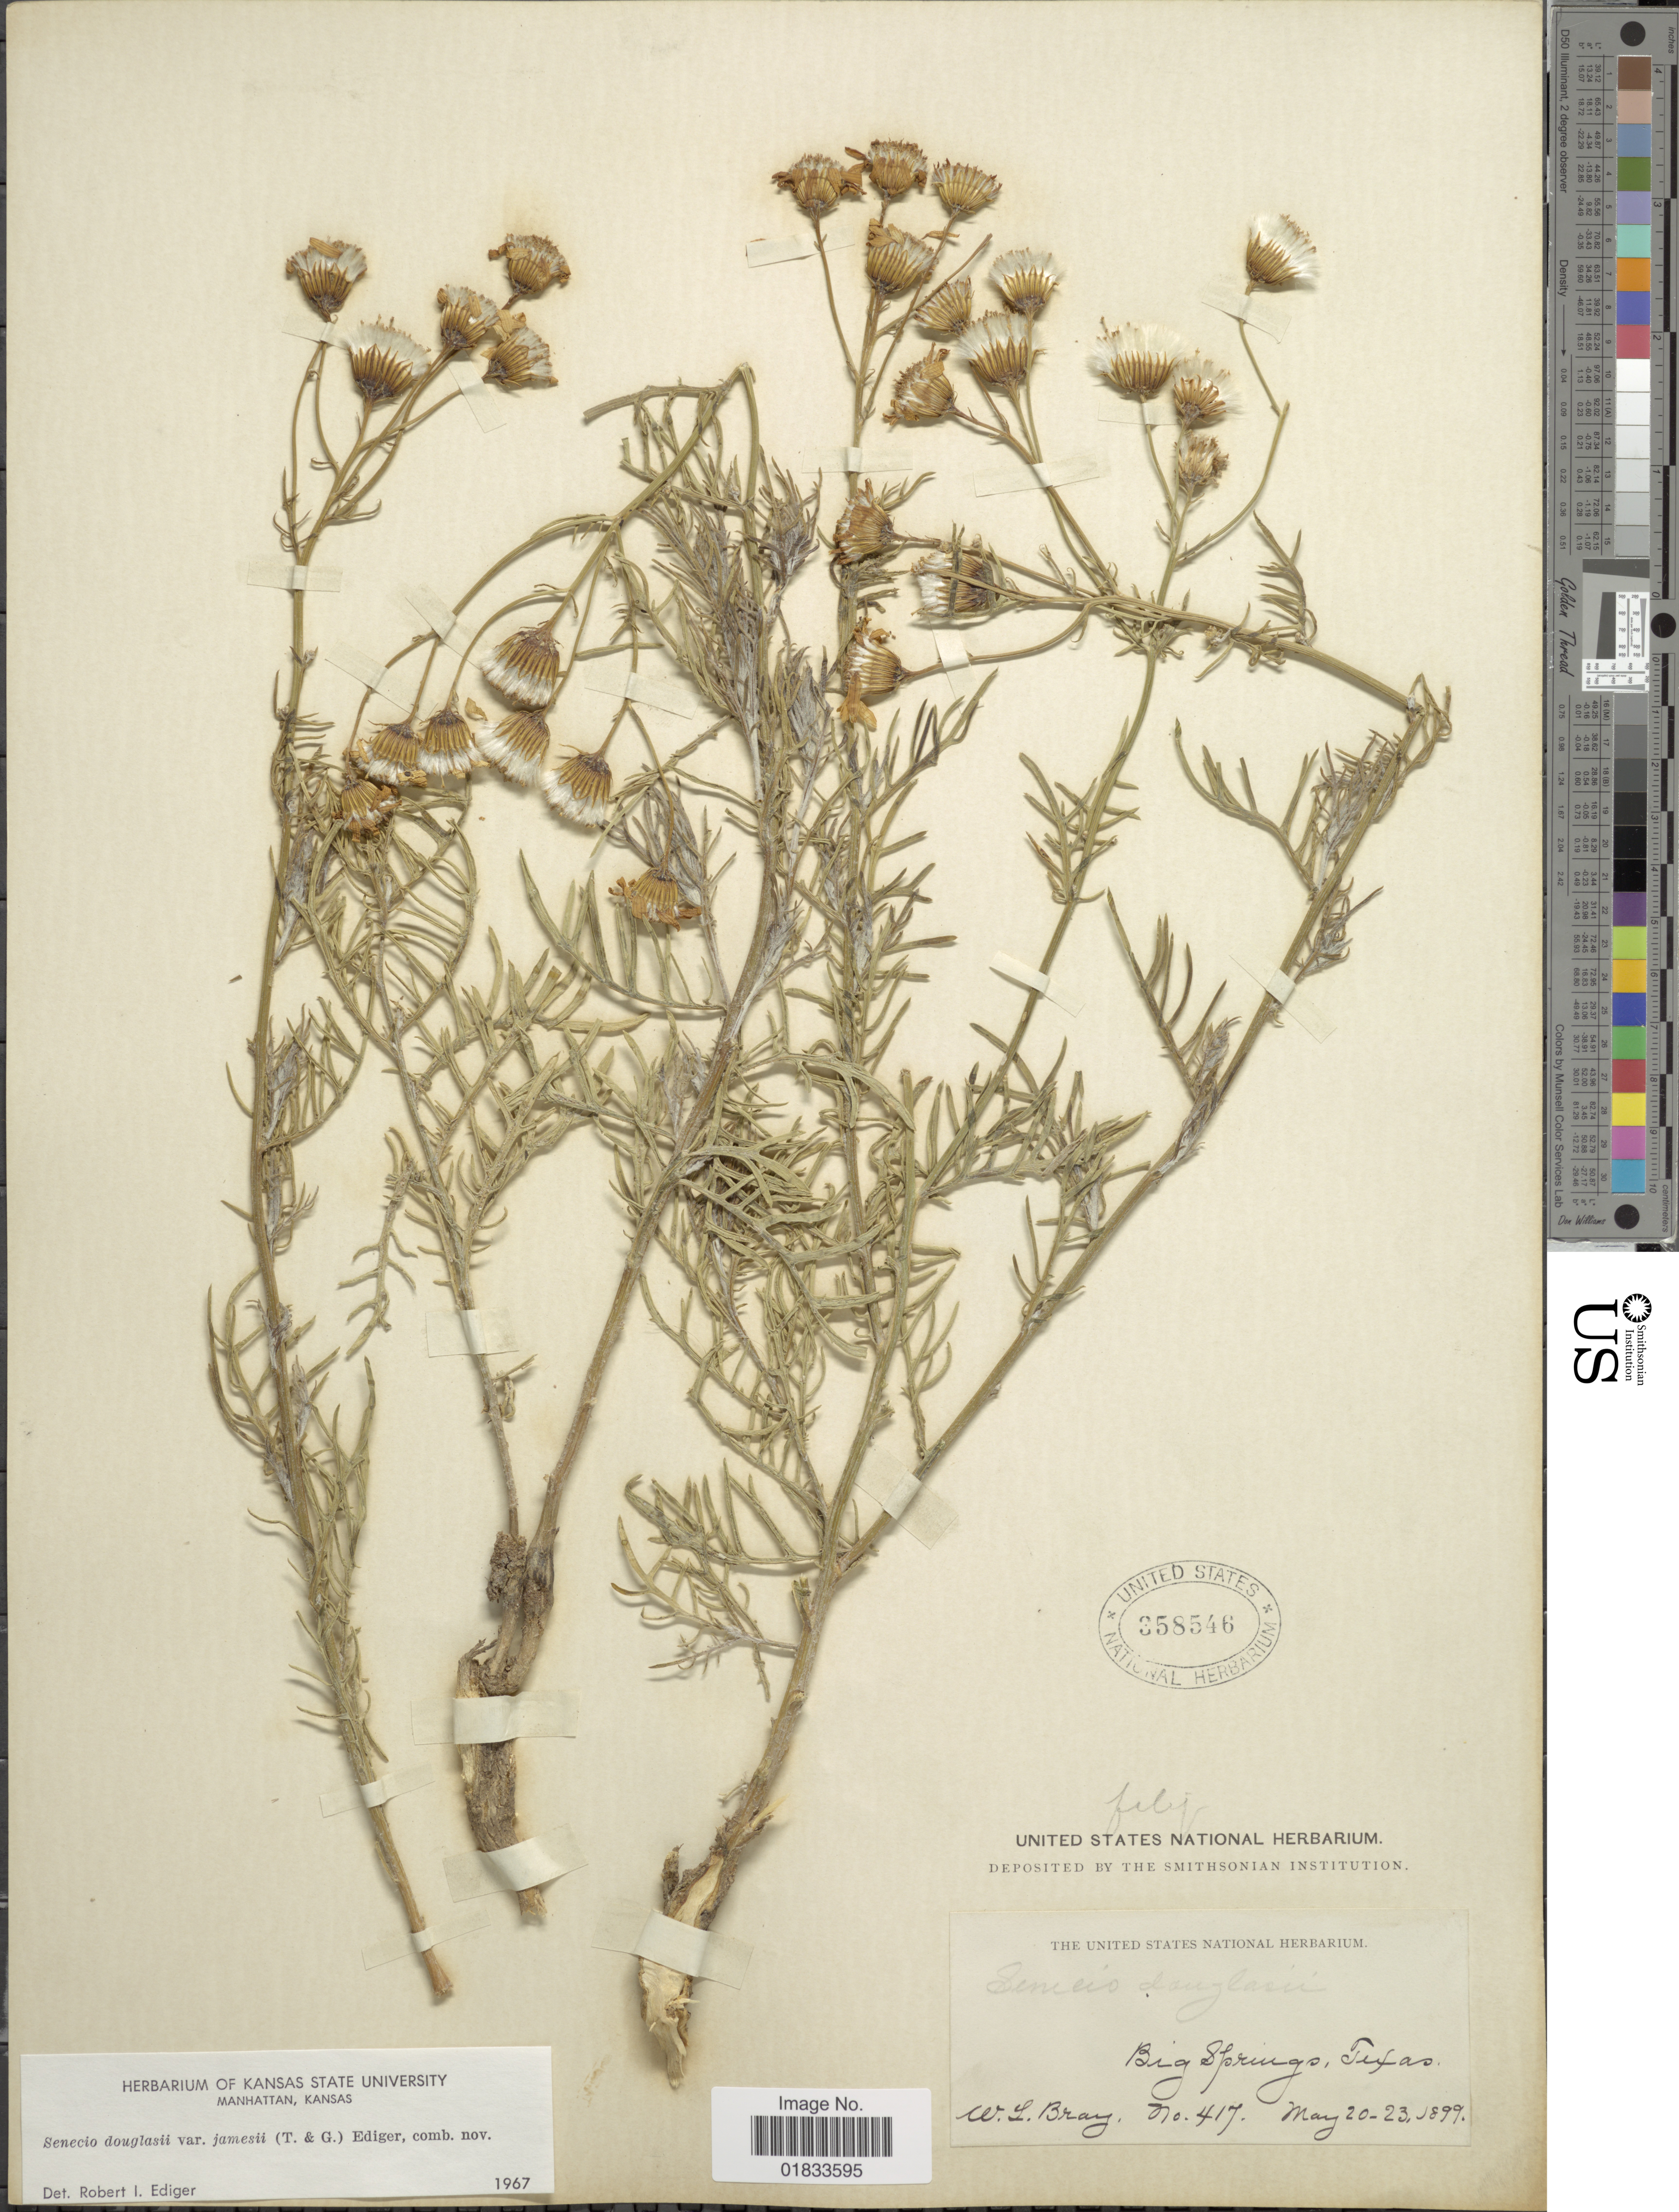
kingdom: Plantae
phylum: Tracheophyta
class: Magnoliopsida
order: Asterales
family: Asteraceae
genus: Senecio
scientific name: Senecio flaccidus var. flaccidus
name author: Less.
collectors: W. L. Bray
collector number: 417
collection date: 1899-05-20/1899-05-23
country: United States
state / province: Texas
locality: Big Springs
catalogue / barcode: US 358546